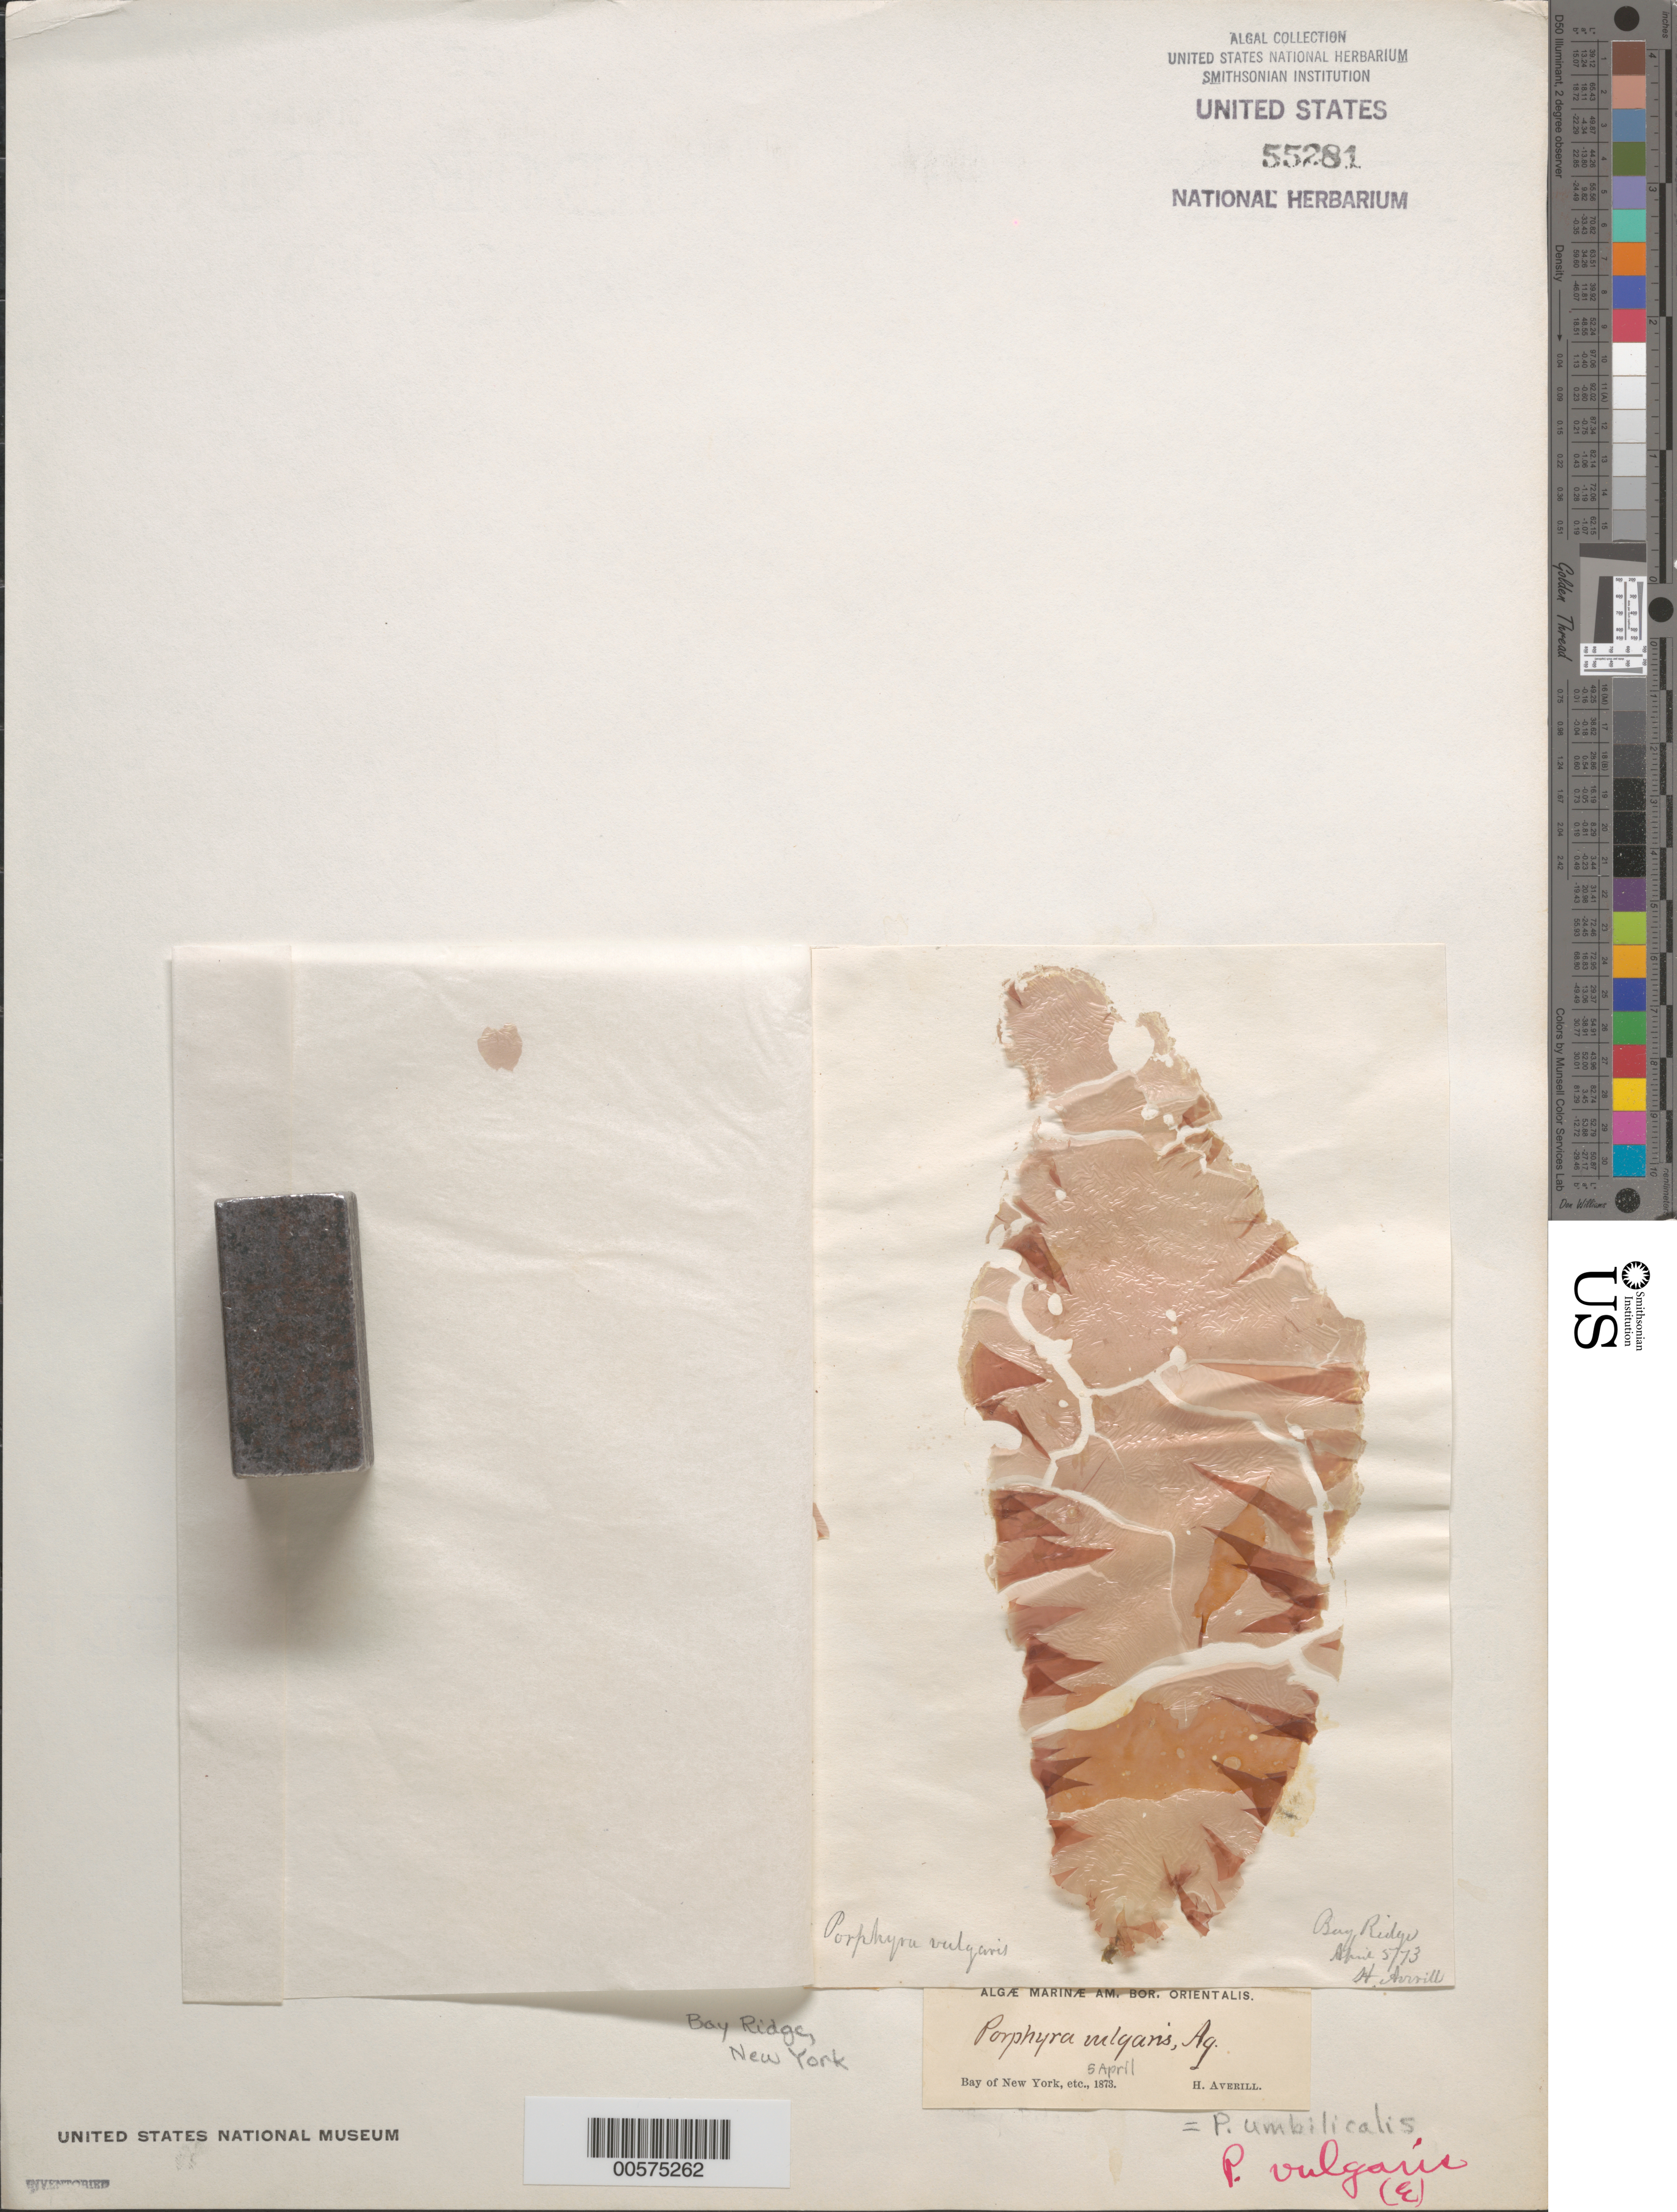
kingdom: Plantae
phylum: Rhodophyta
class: Bangiophyceae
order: Bangiales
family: Bangiaceae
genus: Porphyra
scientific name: Porphyra umbilicalis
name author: Kütz.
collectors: H. Averill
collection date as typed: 05 Apr 1873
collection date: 1873-04-05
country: United States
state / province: New York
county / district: Kings County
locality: Bay Ridge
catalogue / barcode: US 55281